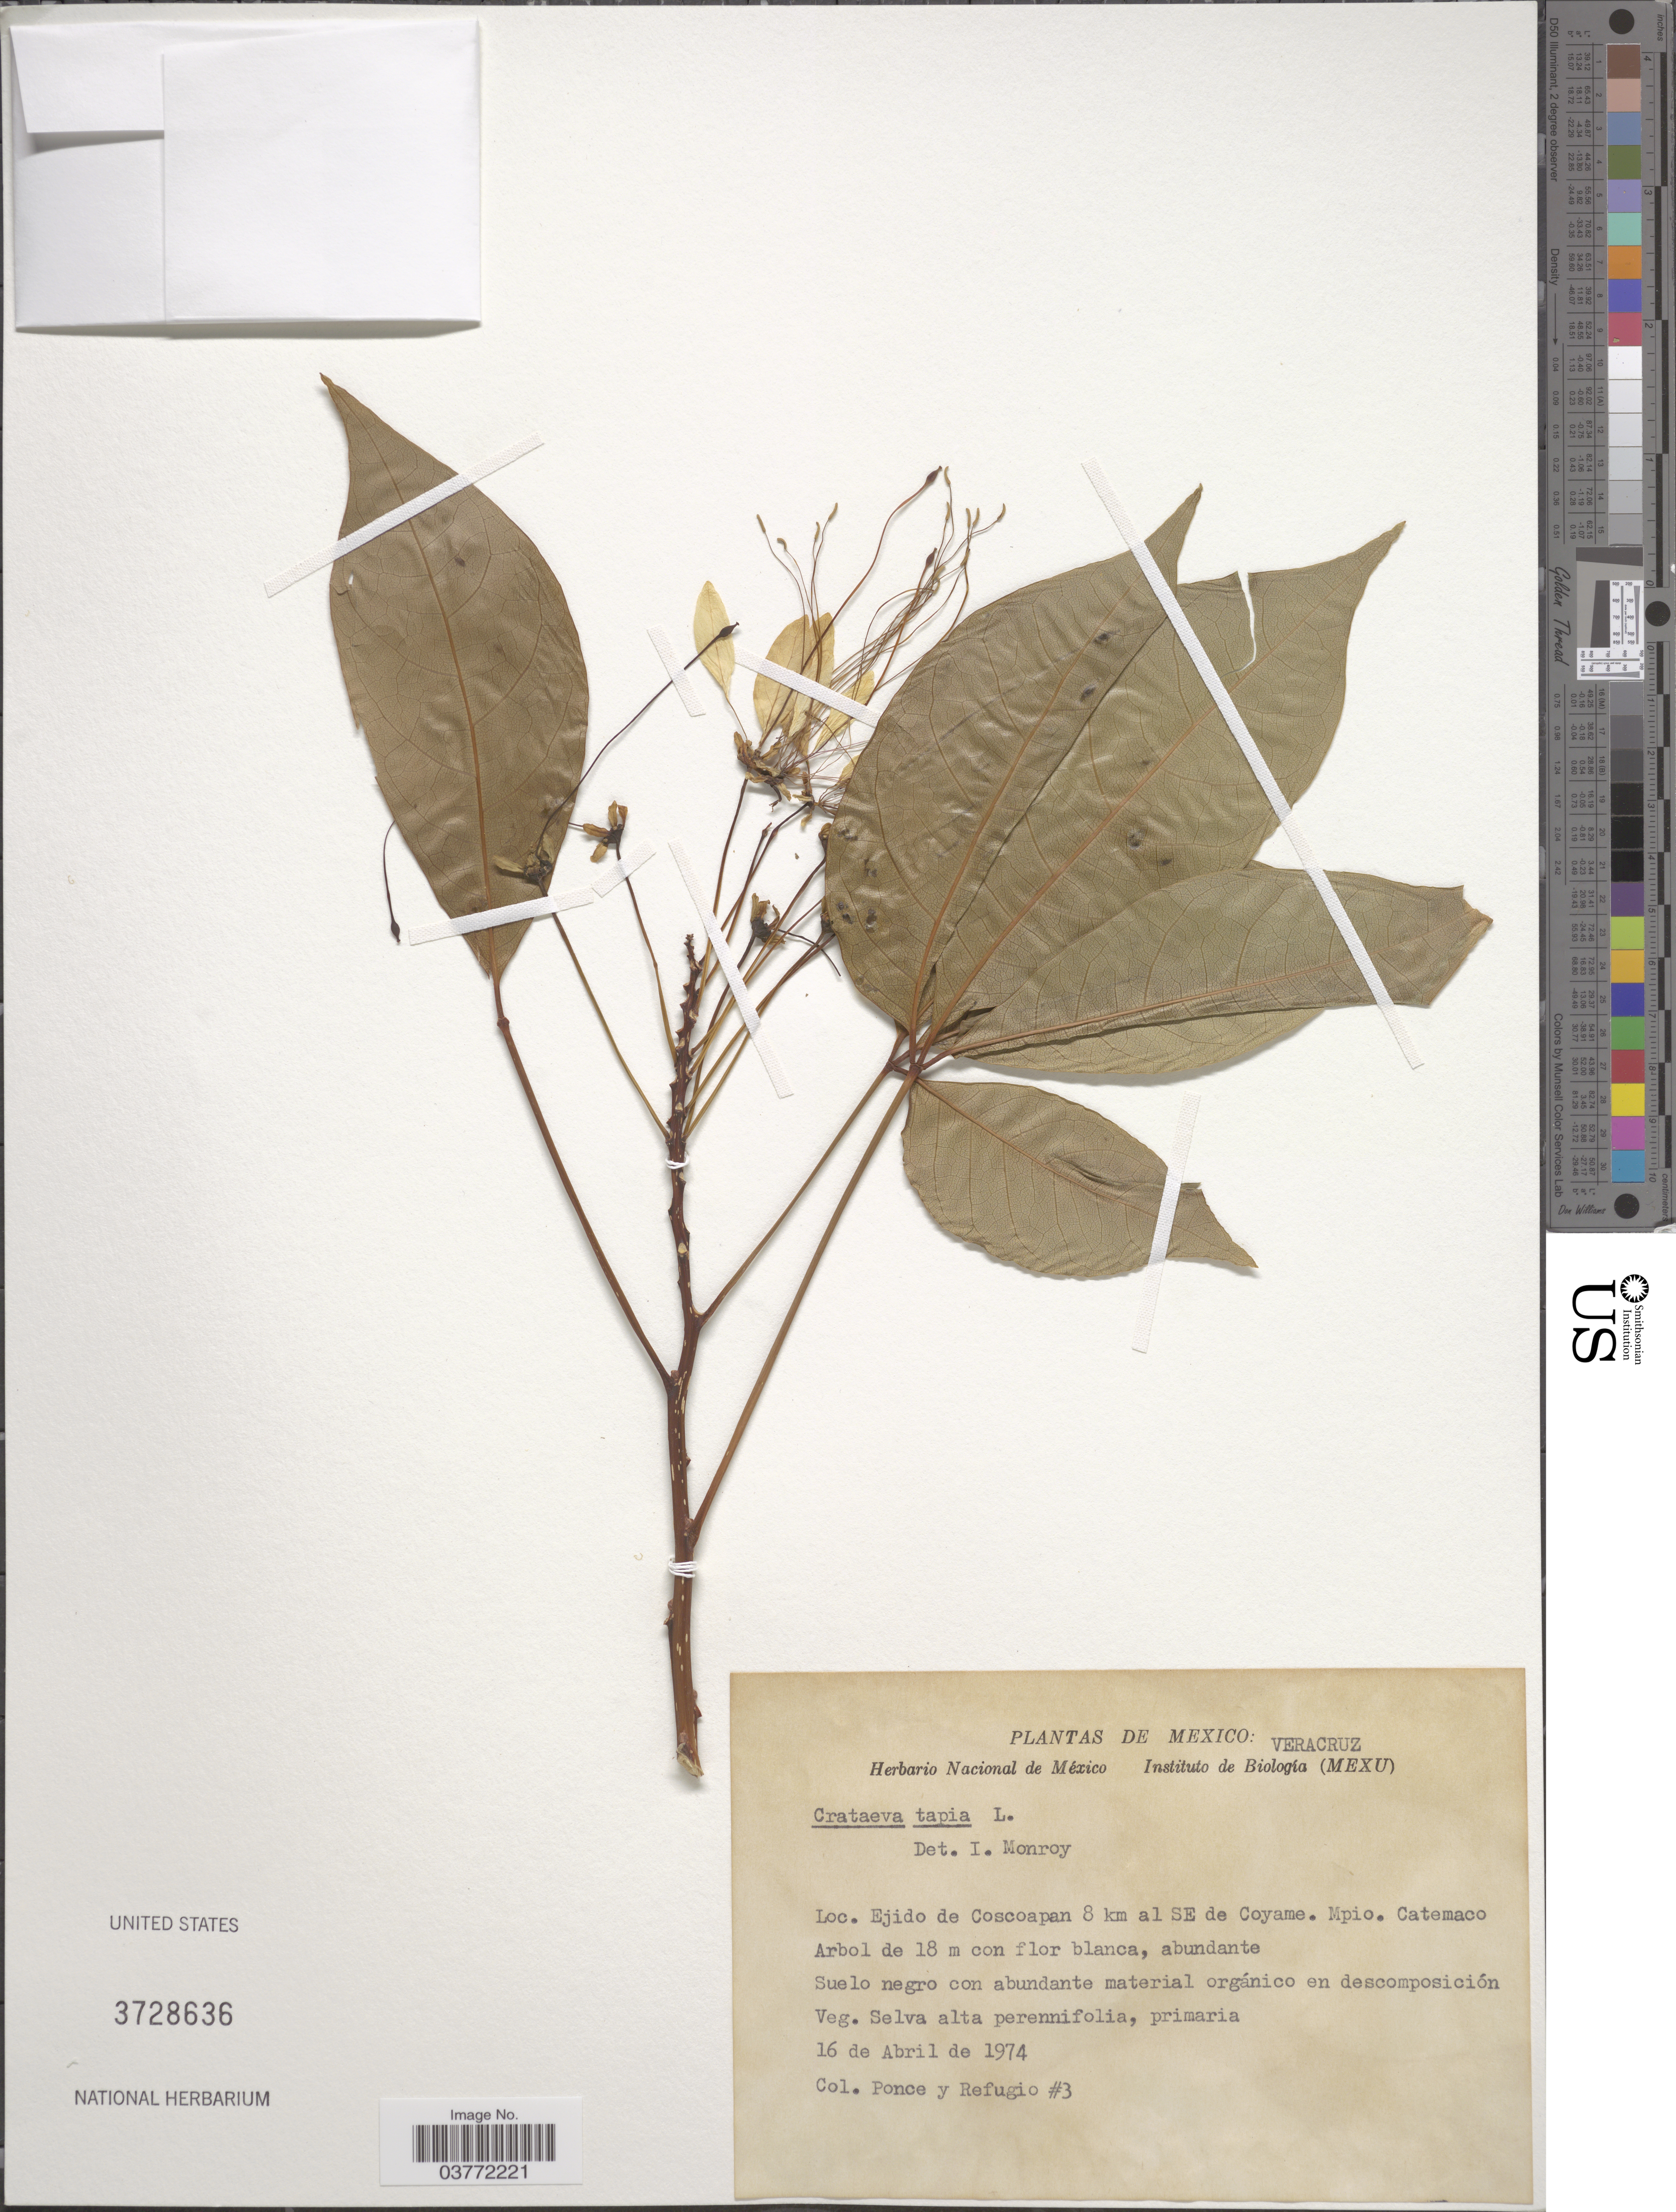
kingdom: Plantae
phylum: Tracheophyta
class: Magnoliopsida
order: Brassicales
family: Capparaceae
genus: Crateva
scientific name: Crateva tapia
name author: L.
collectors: Ponce & Refugio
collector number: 3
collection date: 1974-04-16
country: Mexico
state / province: Veracruz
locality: Veracruz. Ejido de Coscoapan 8 km al SE de Coyame. Mpio. Catemaco.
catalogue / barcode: US 3728636